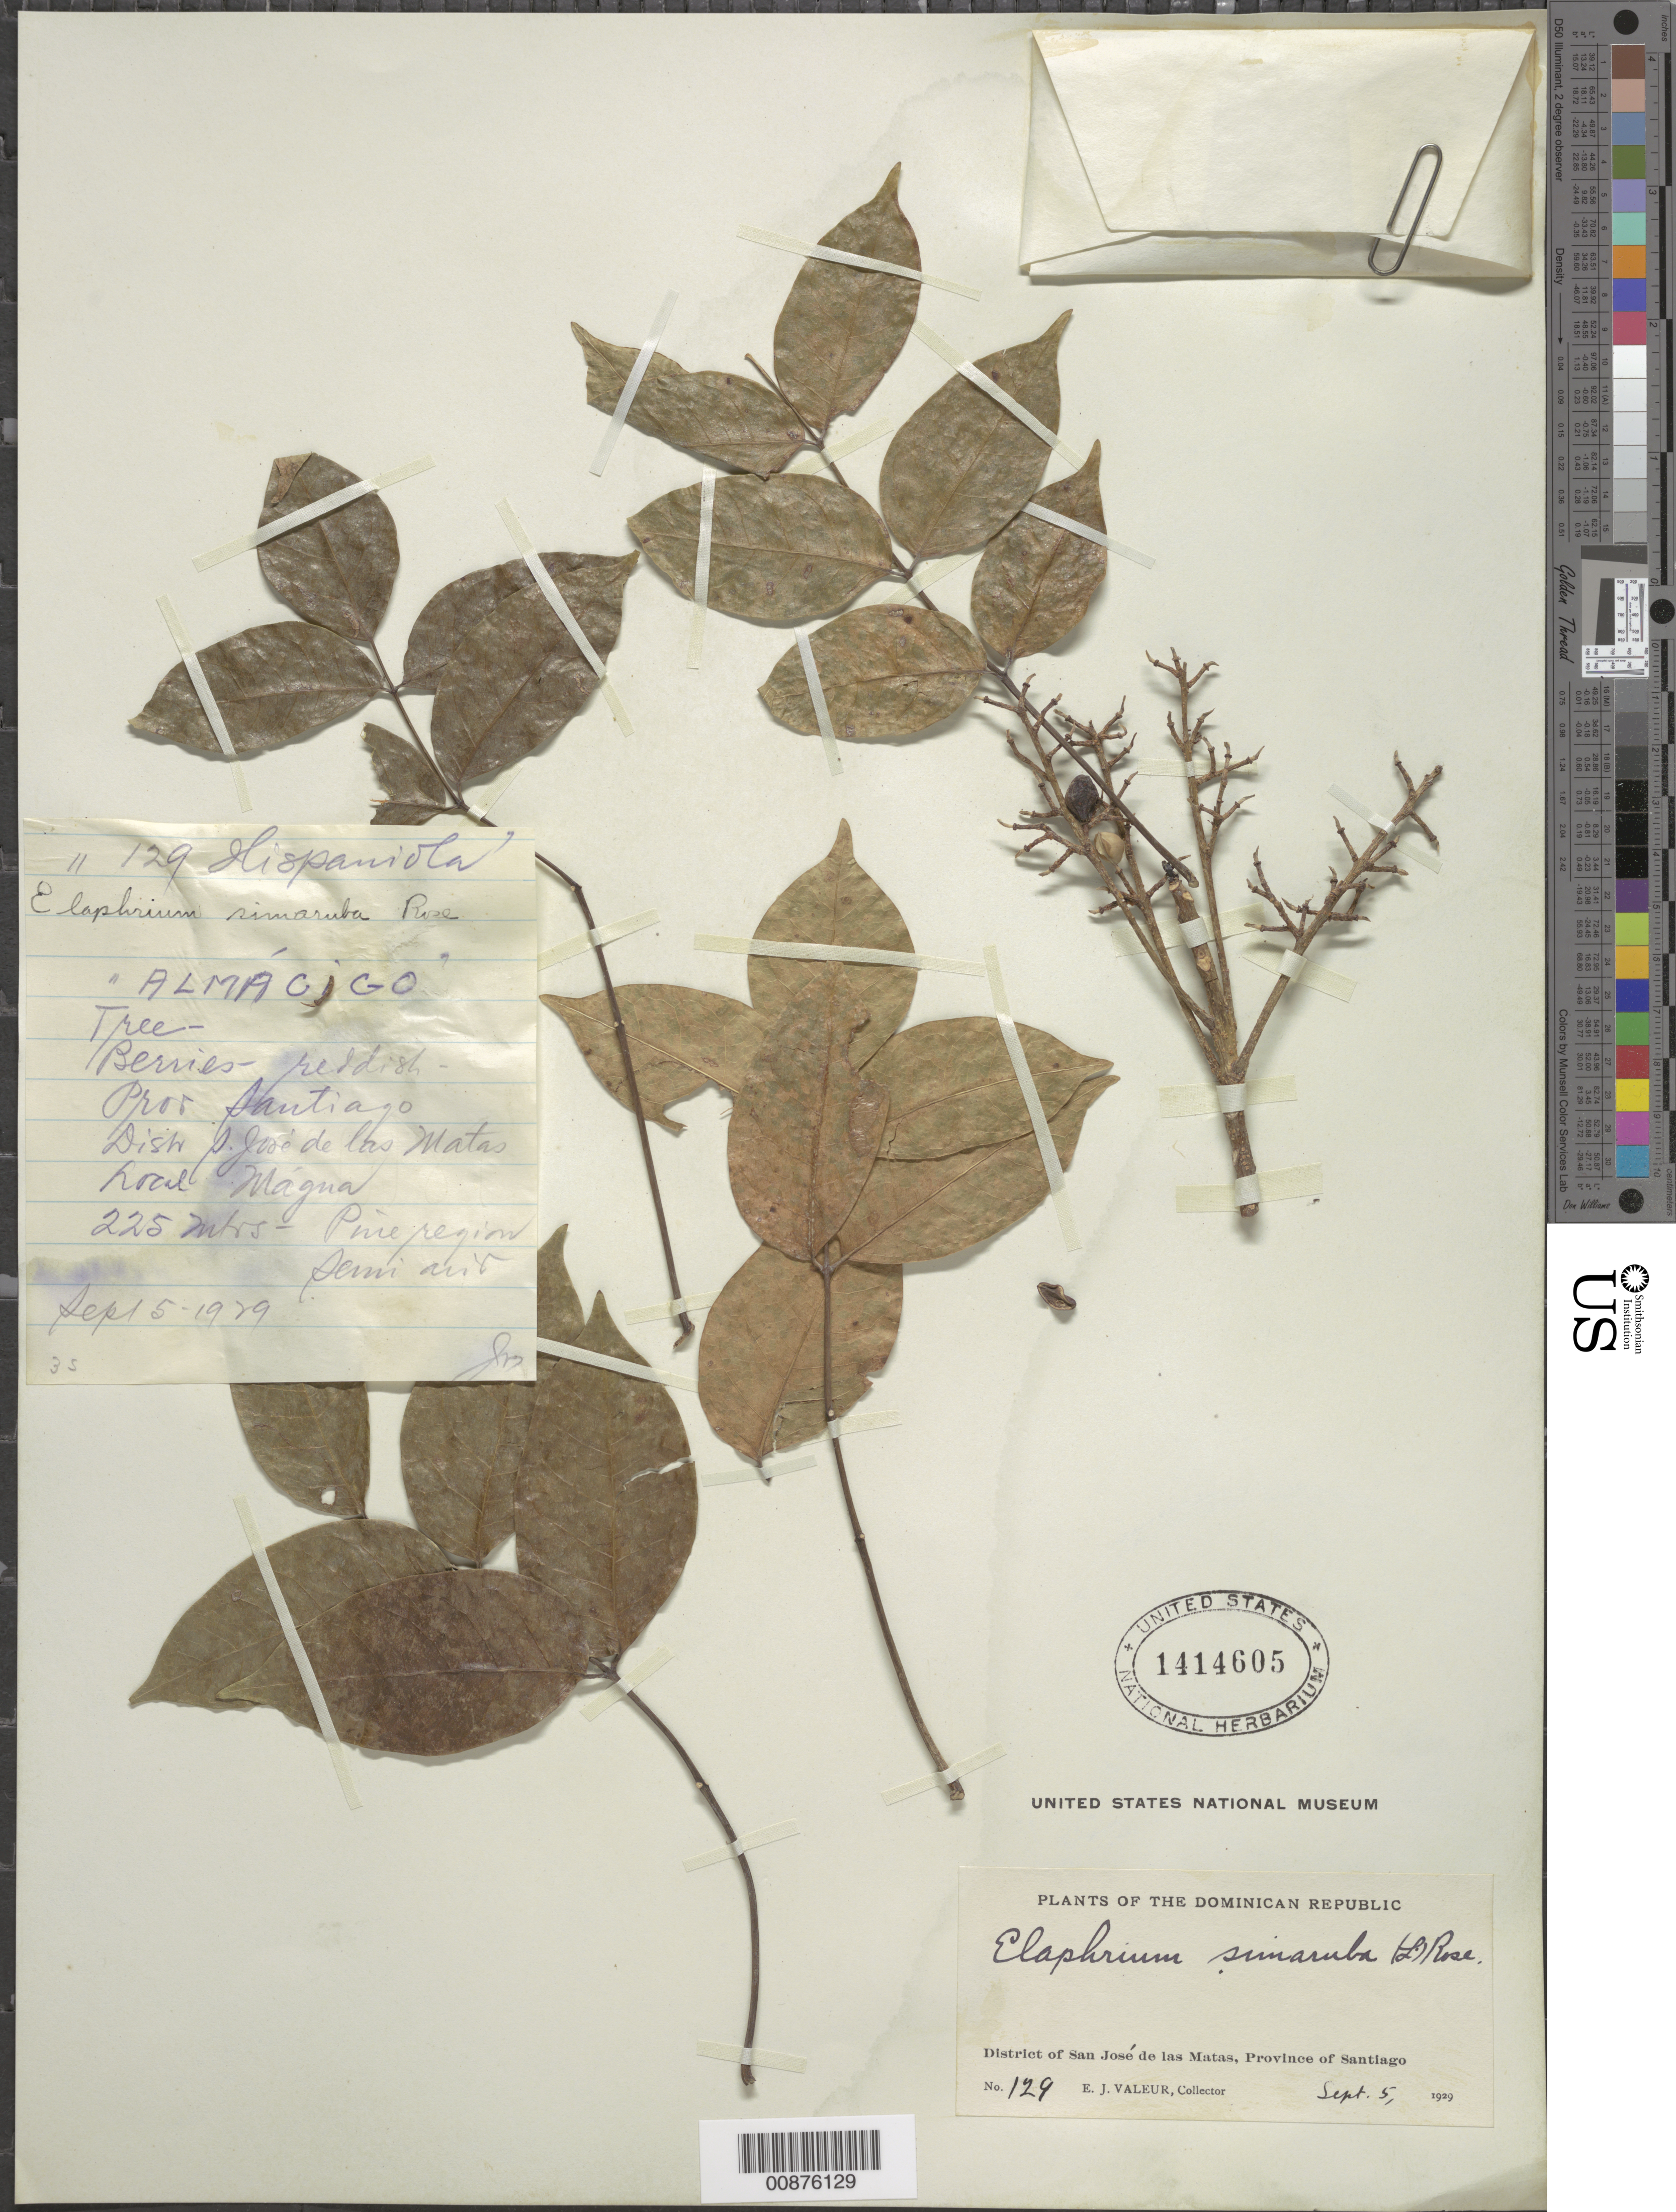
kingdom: Plantae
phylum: Tracheophyta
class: Magnoliopsida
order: Sapindales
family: Burseraceae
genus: Bursera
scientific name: Bursera simaruba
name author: (L.) Sarg.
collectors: E. Valeur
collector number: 129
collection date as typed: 05 Sep 1929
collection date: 1929-09-05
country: Dominican Republic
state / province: Santiago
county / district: San José de las Matas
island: Hispaniola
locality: Magua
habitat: Semi arid pine region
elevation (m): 225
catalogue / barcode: US 1414605